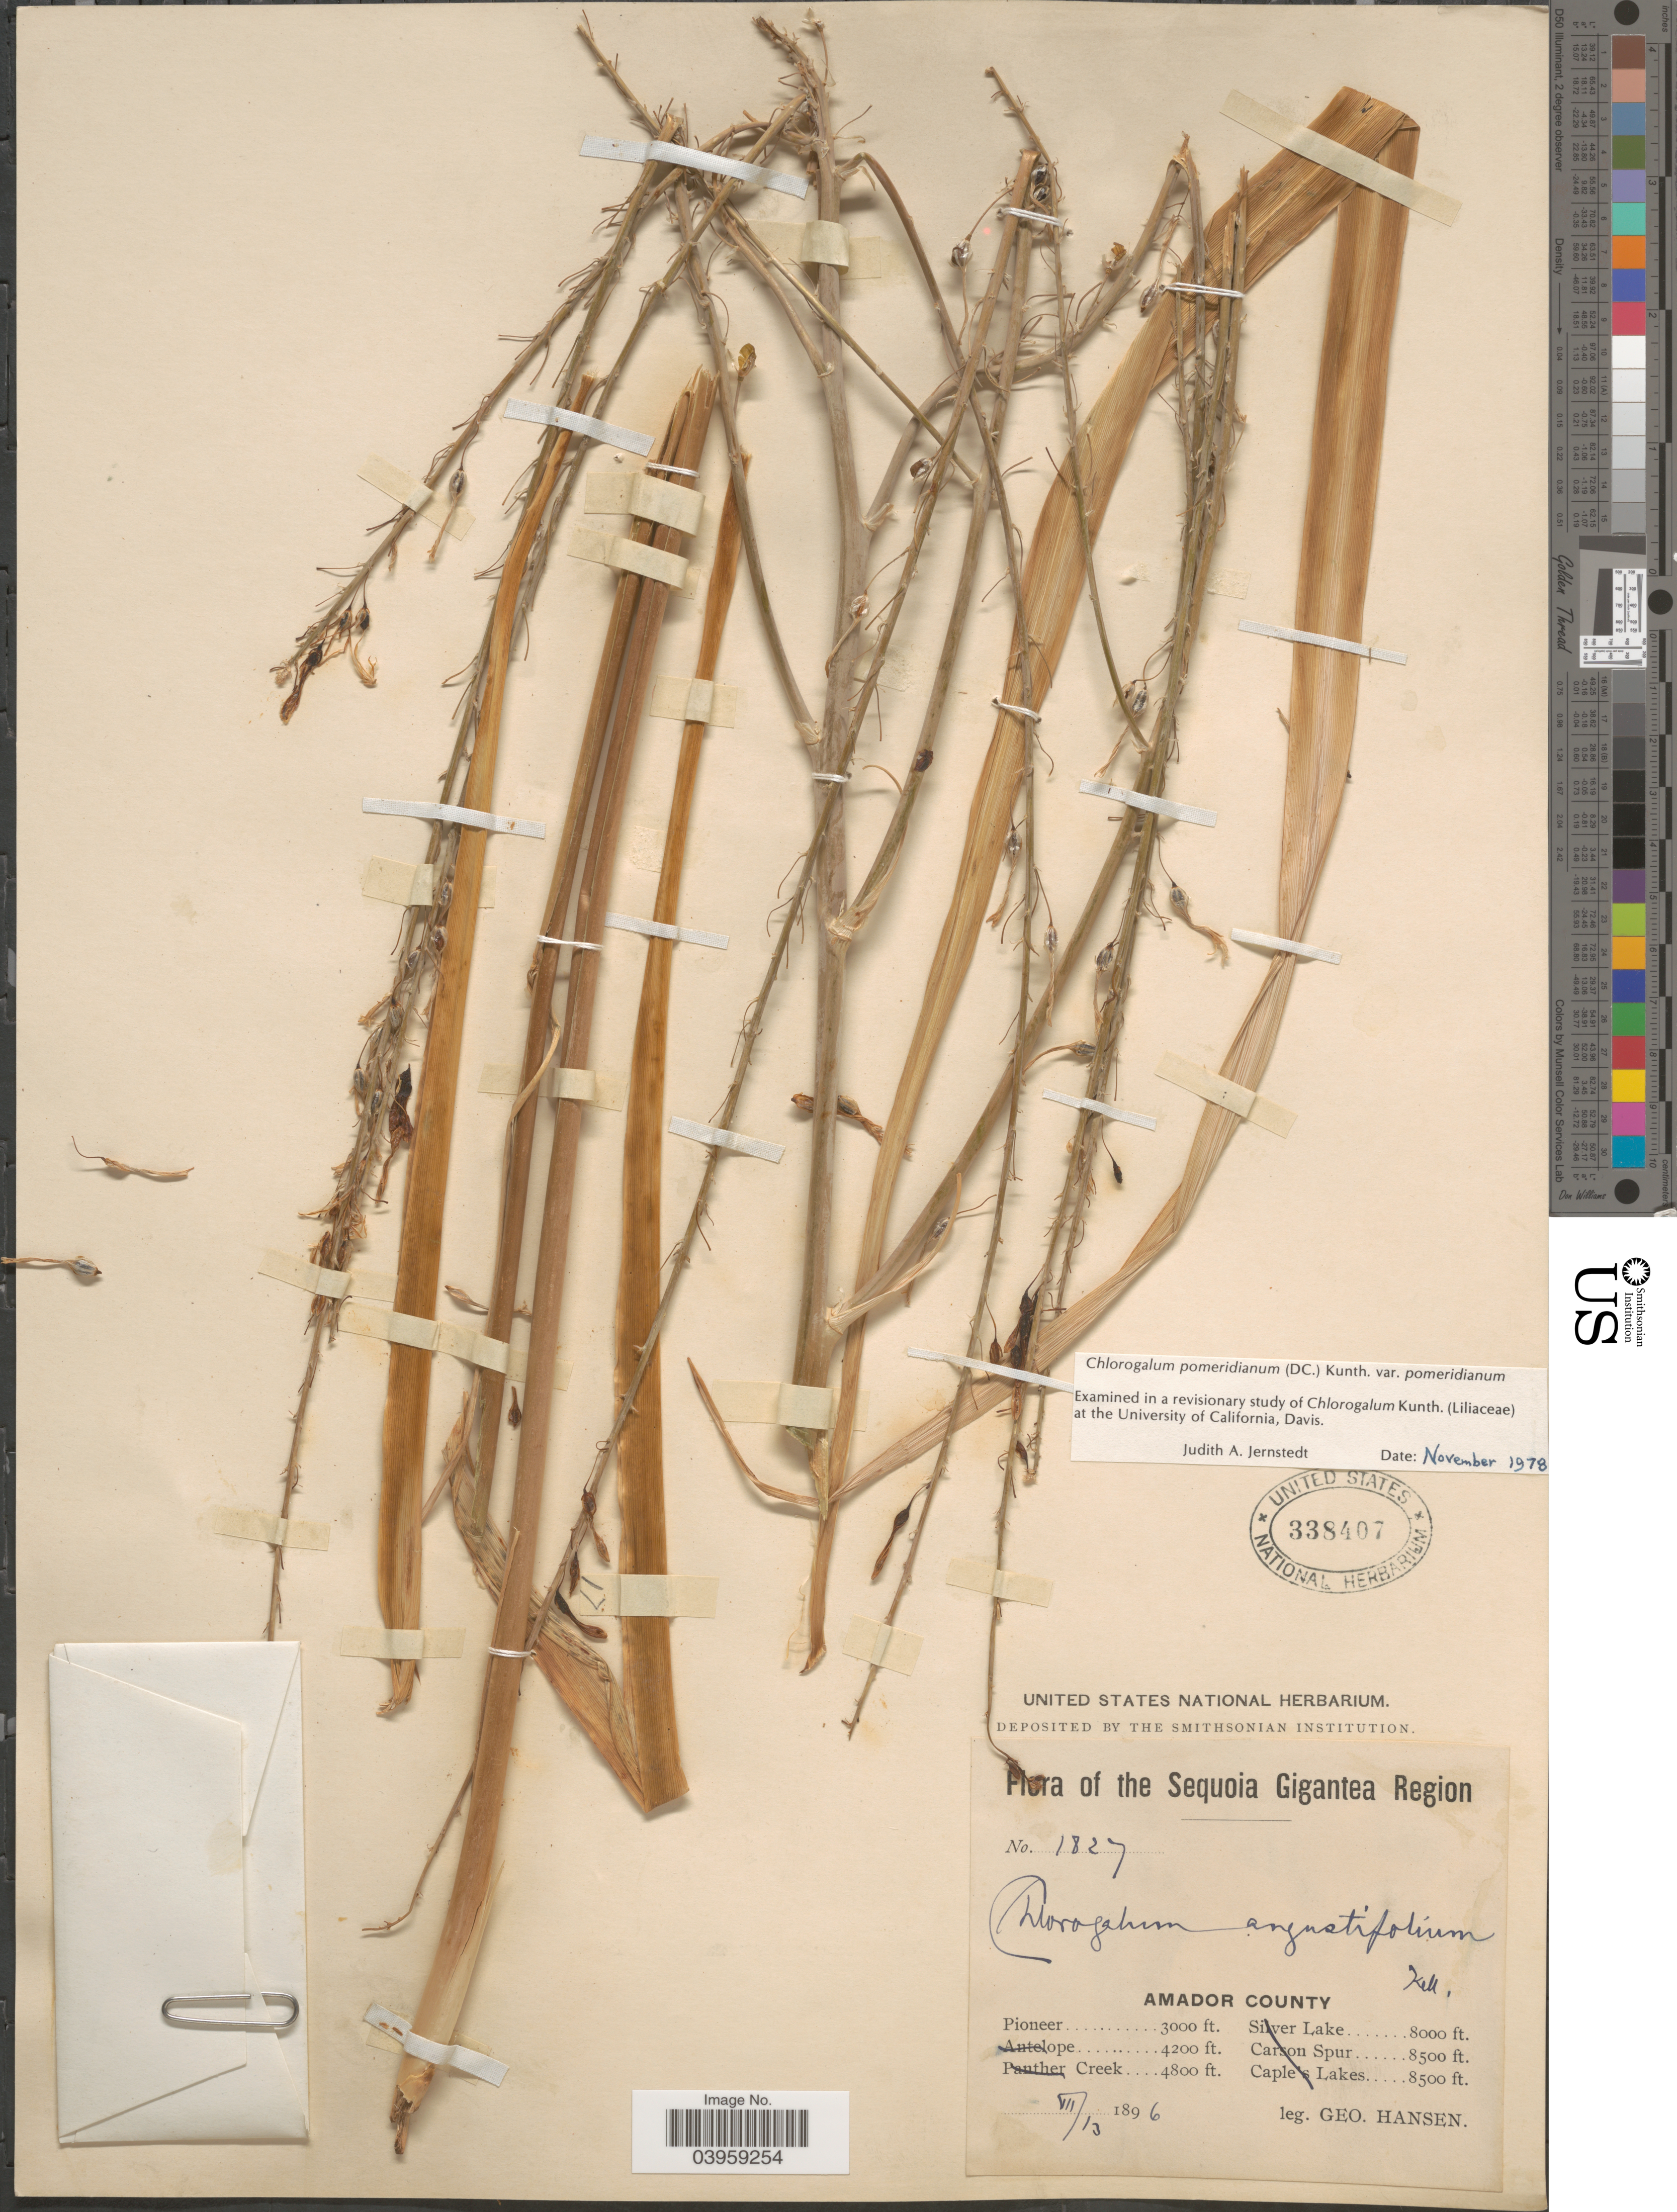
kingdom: Plantae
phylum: Tracheophyta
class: Liliopsida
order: Asparagales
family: Asparagaceae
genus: Chlorogalum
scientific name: Chlorogalum pomeridianum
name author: (DC.) Kunth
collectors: G. Hansen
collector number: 1827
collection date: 1896-07-13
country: United States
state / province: California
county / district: Amador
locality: The Sequoia Gigantea Region. Amador County. Pioneer.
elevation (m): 914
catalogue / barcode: US 338407